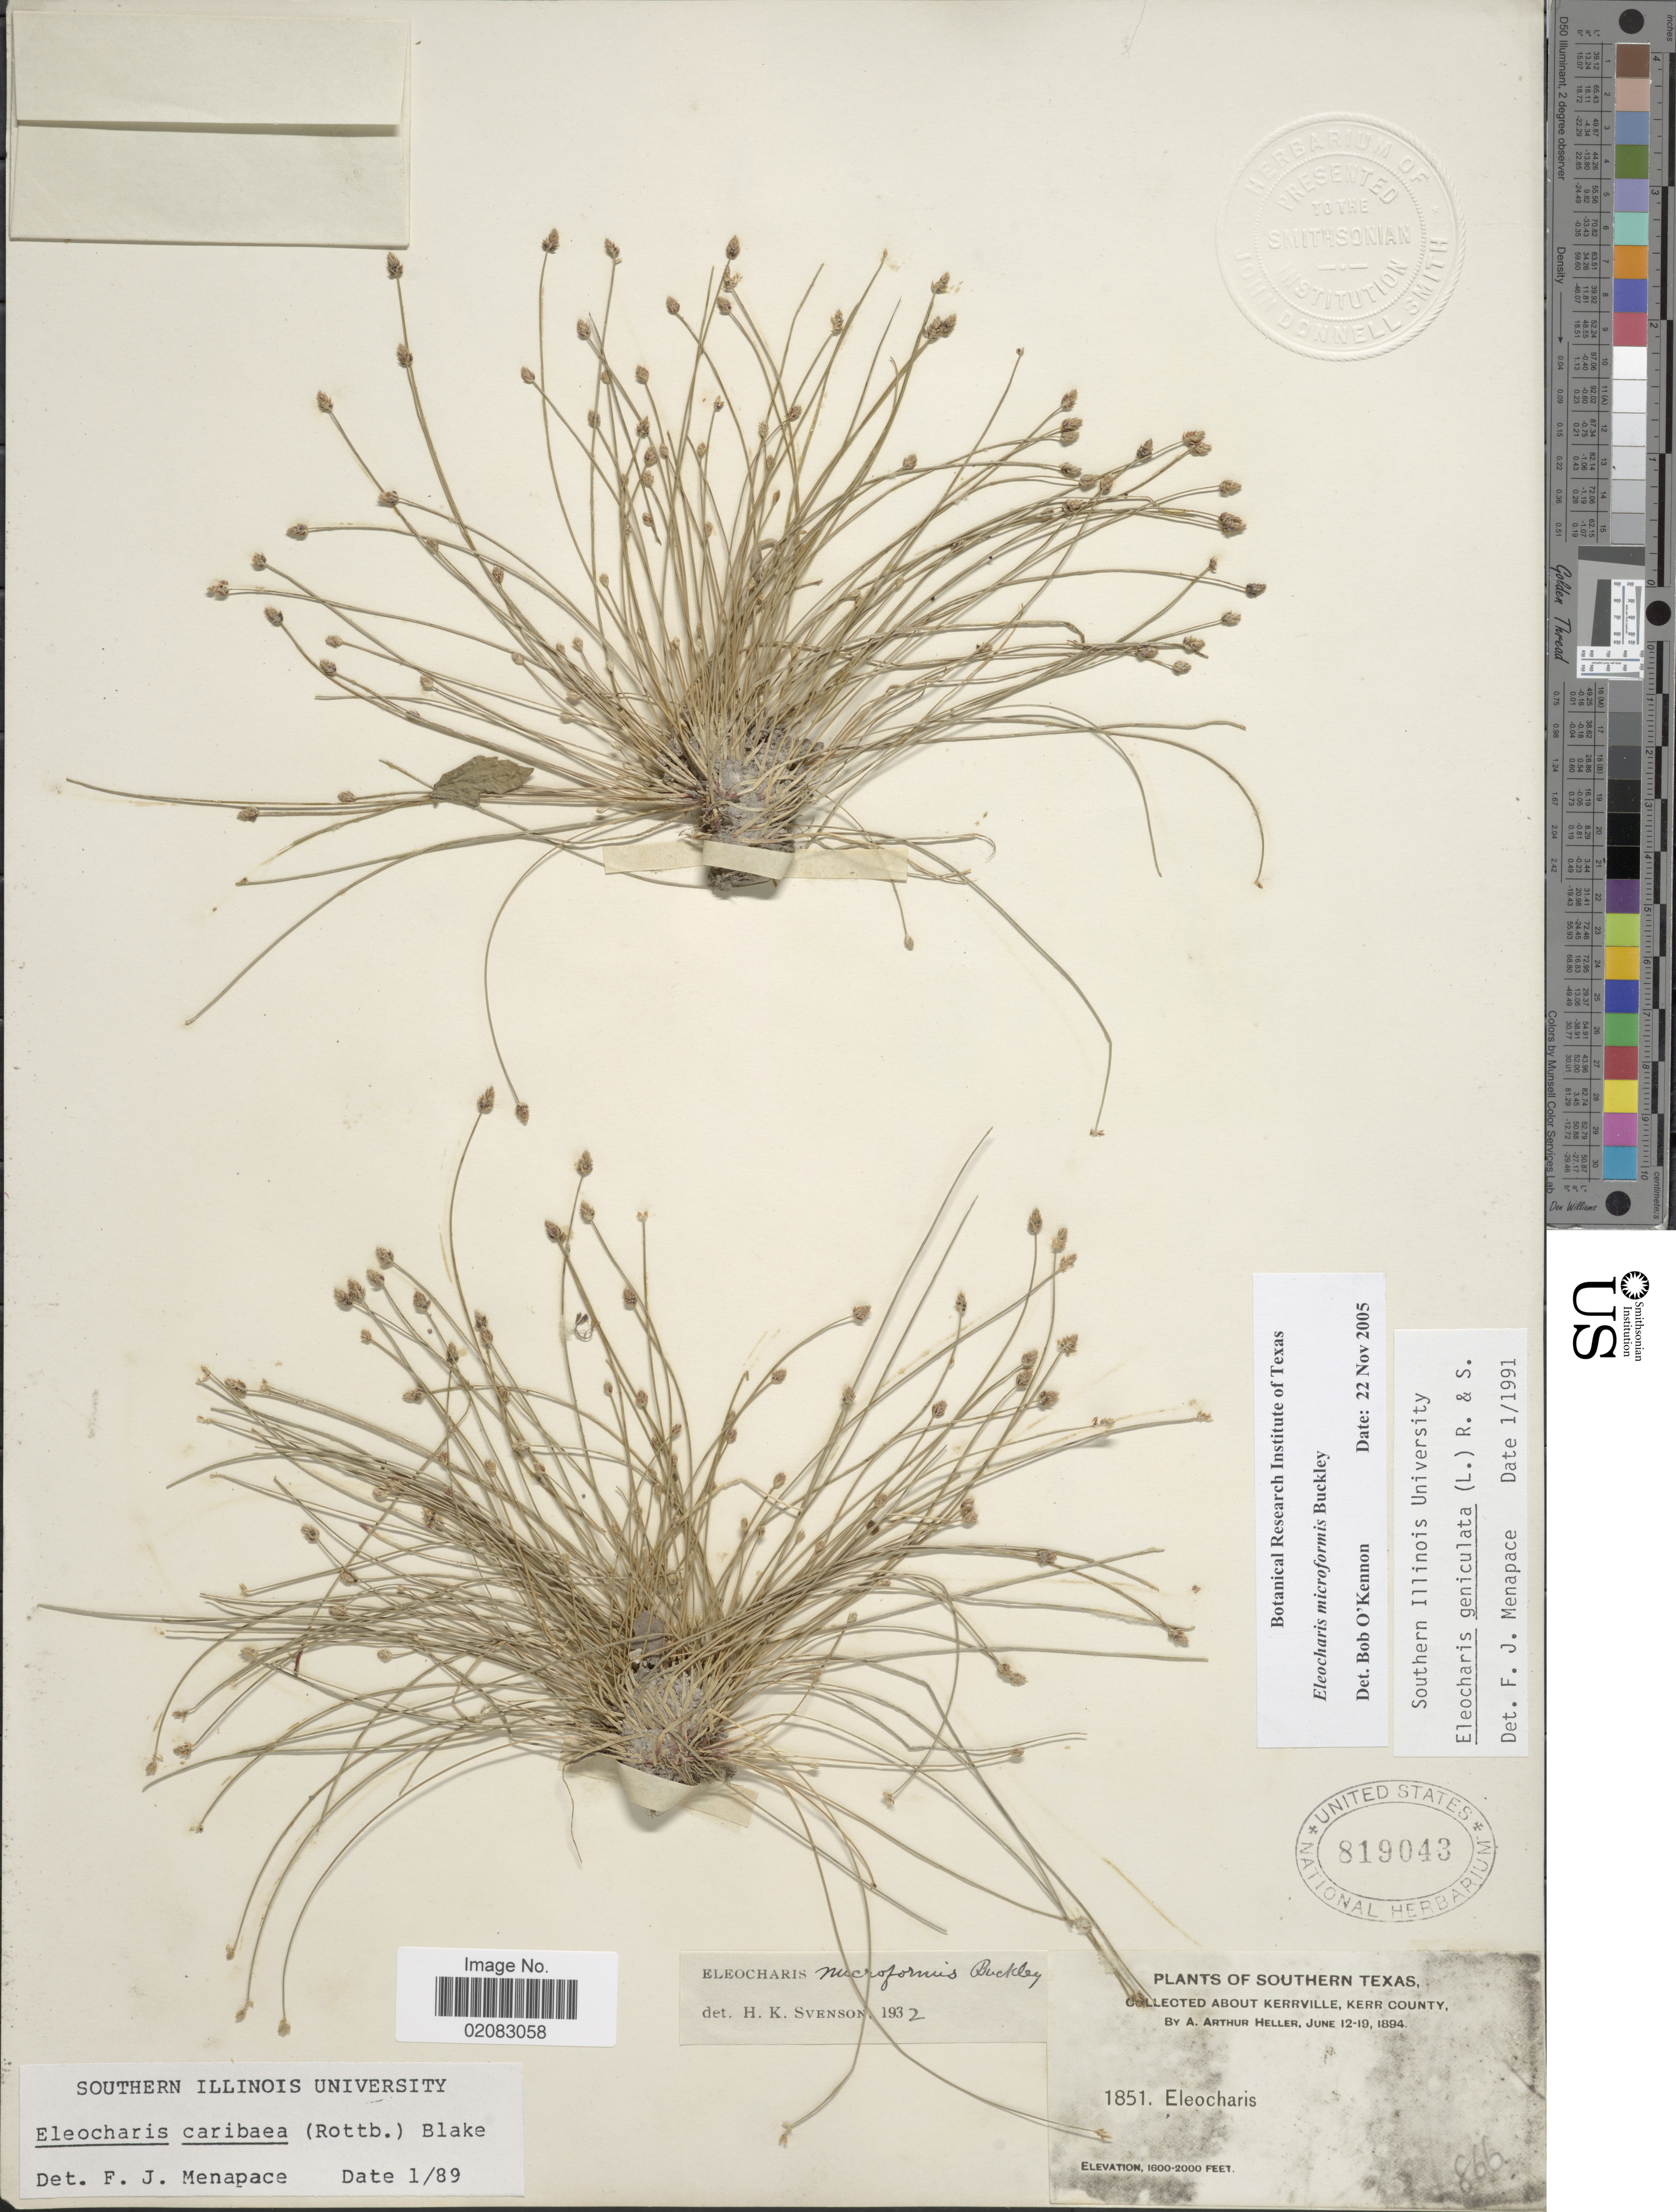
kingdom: Plantae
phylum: Tracheophyta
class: Liliopsida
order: Poales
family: Cyperaceae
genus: Eleocharis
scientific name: Eleocharis microformis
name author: Buckley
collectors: A. A. Heller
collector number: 1851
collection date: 1894-06-12/1894-06-19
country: United States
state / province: Texas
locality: Southern Texas, About Kerrville, Kerr County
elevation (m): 488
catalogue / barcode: US 819043